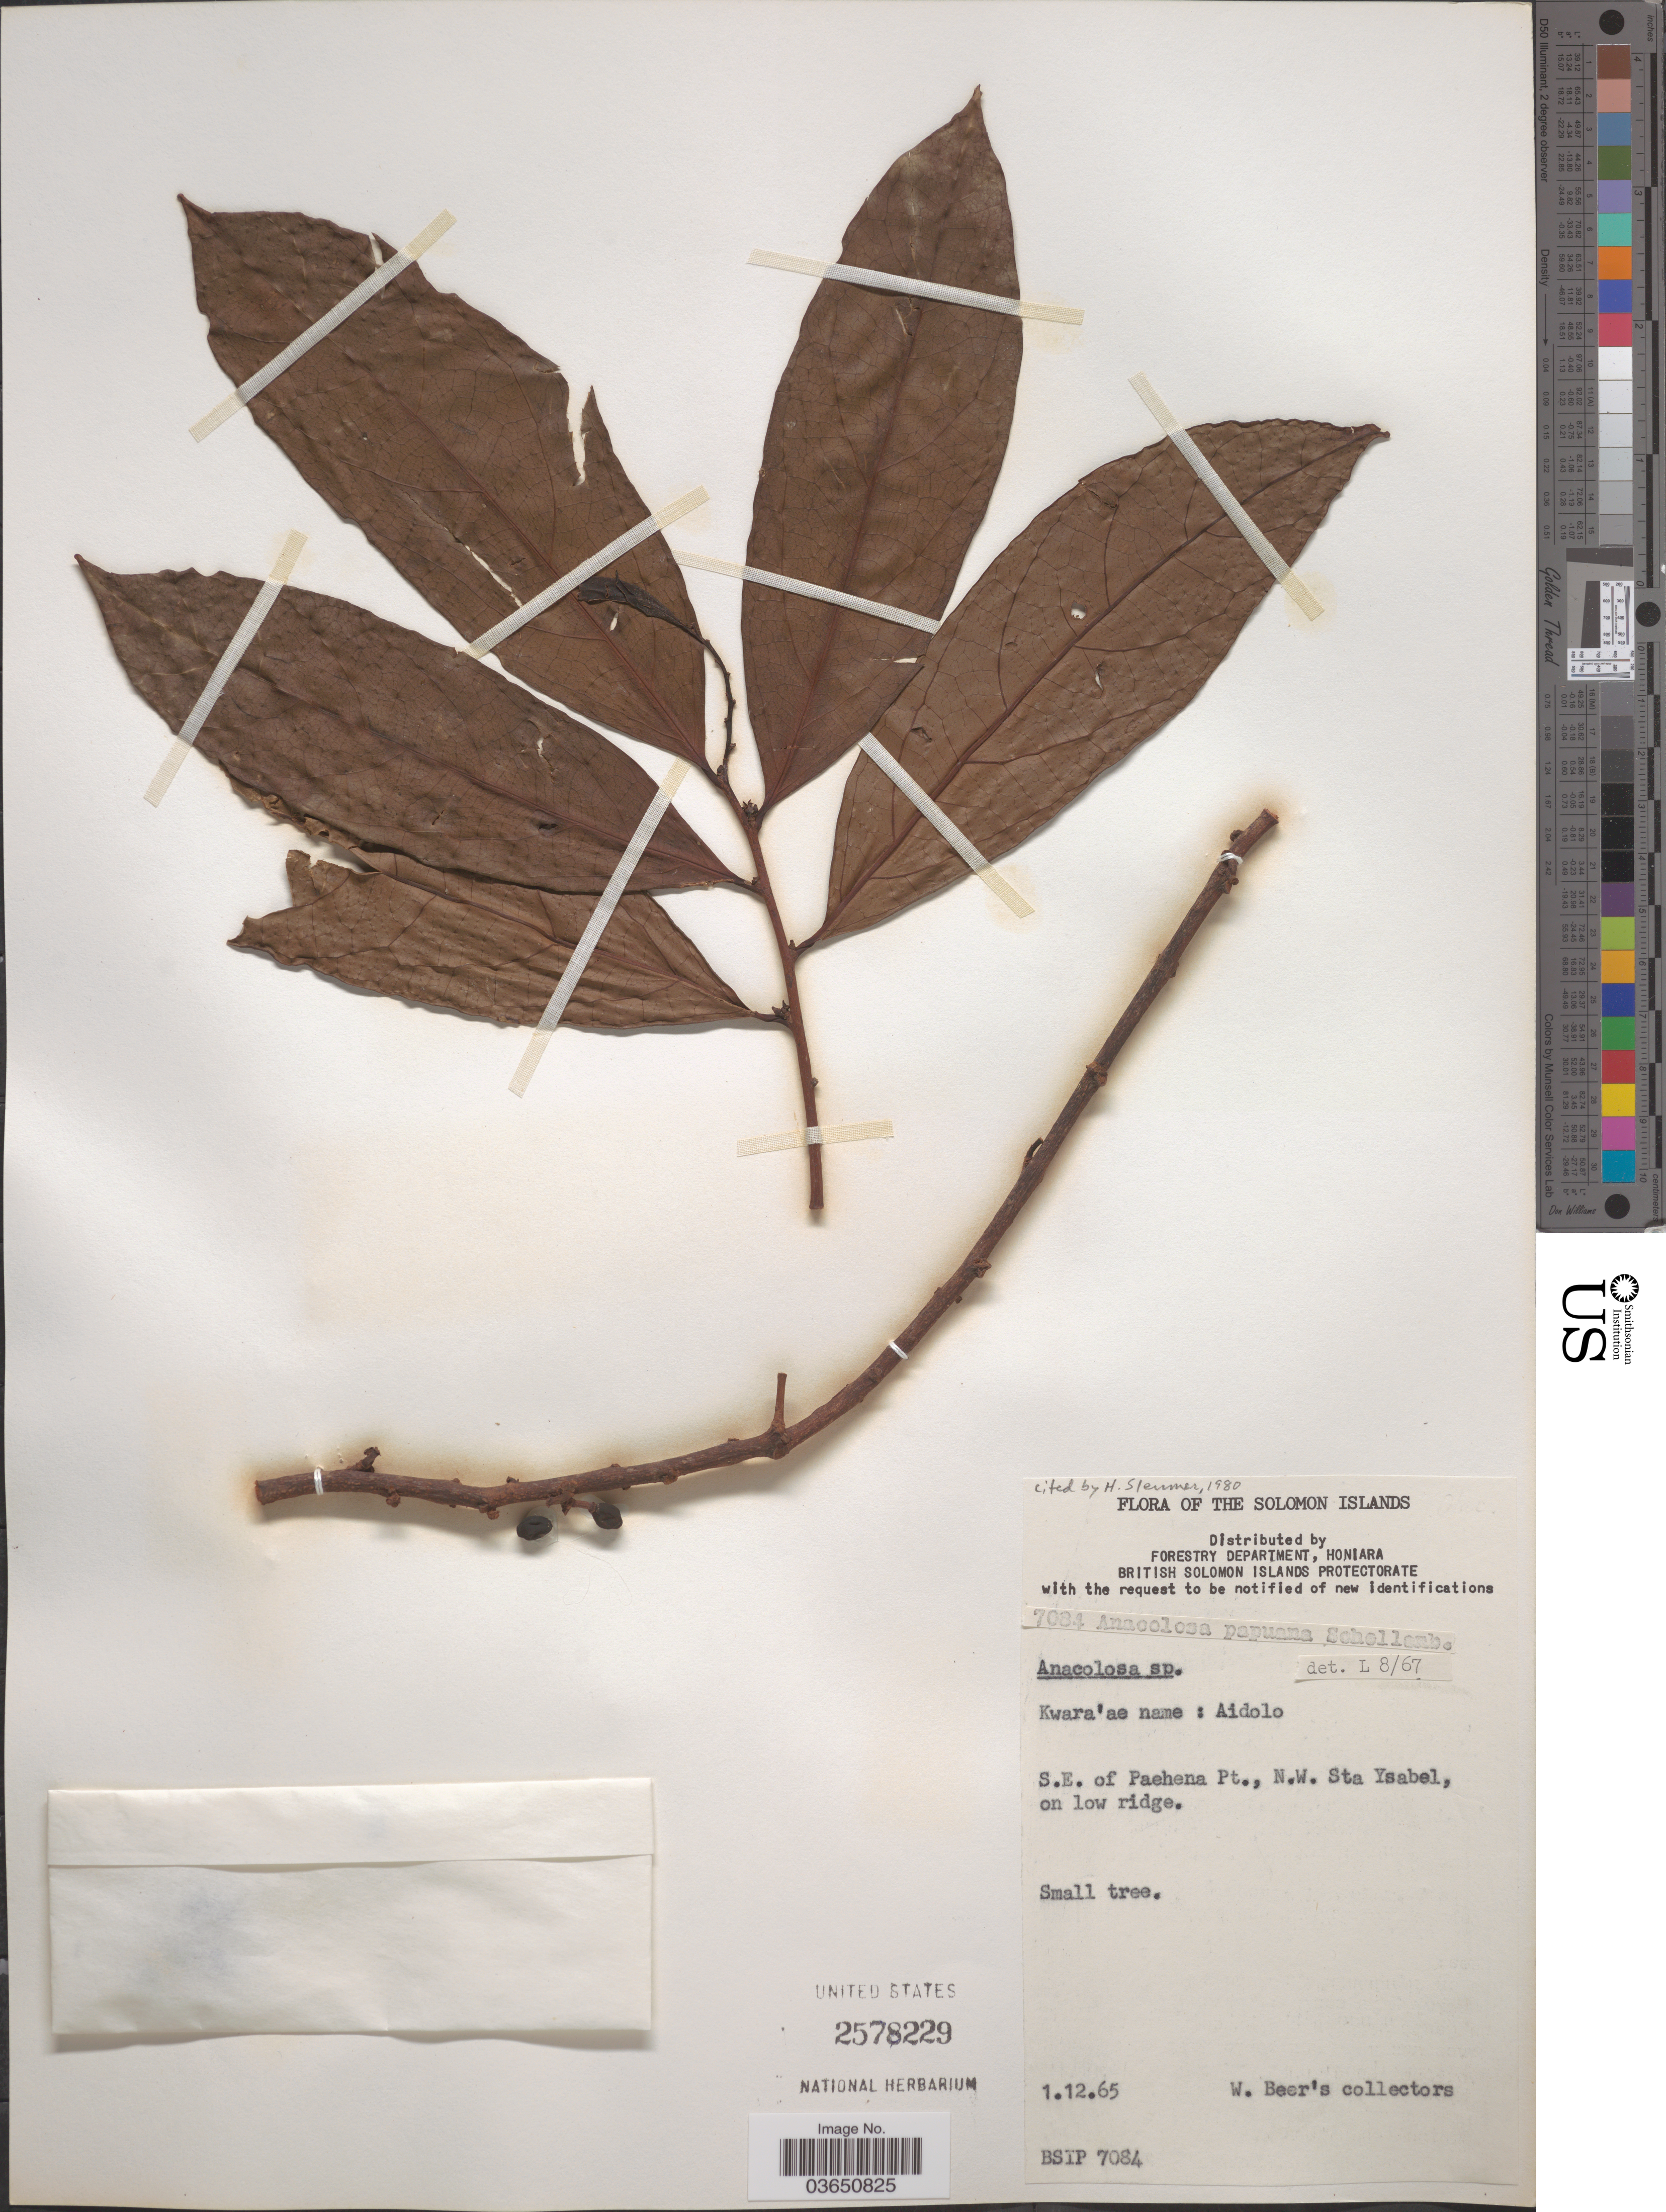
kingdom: Plantae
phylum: Tracheophyta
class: Magnoliopsida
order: Santalales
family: Aptandraceae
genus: Anacolosa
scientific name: Anacolosa papuana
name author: Schellenb.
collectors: W. Beer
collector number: BSIP7084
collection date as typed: Transcribed d/m/y: 1/12/65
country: Solomon Islands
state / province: Solomon Islands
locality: S.E. of Paehena Pt., N.W. Santa Ysabel, on low ridge.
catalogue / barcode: US 2578229